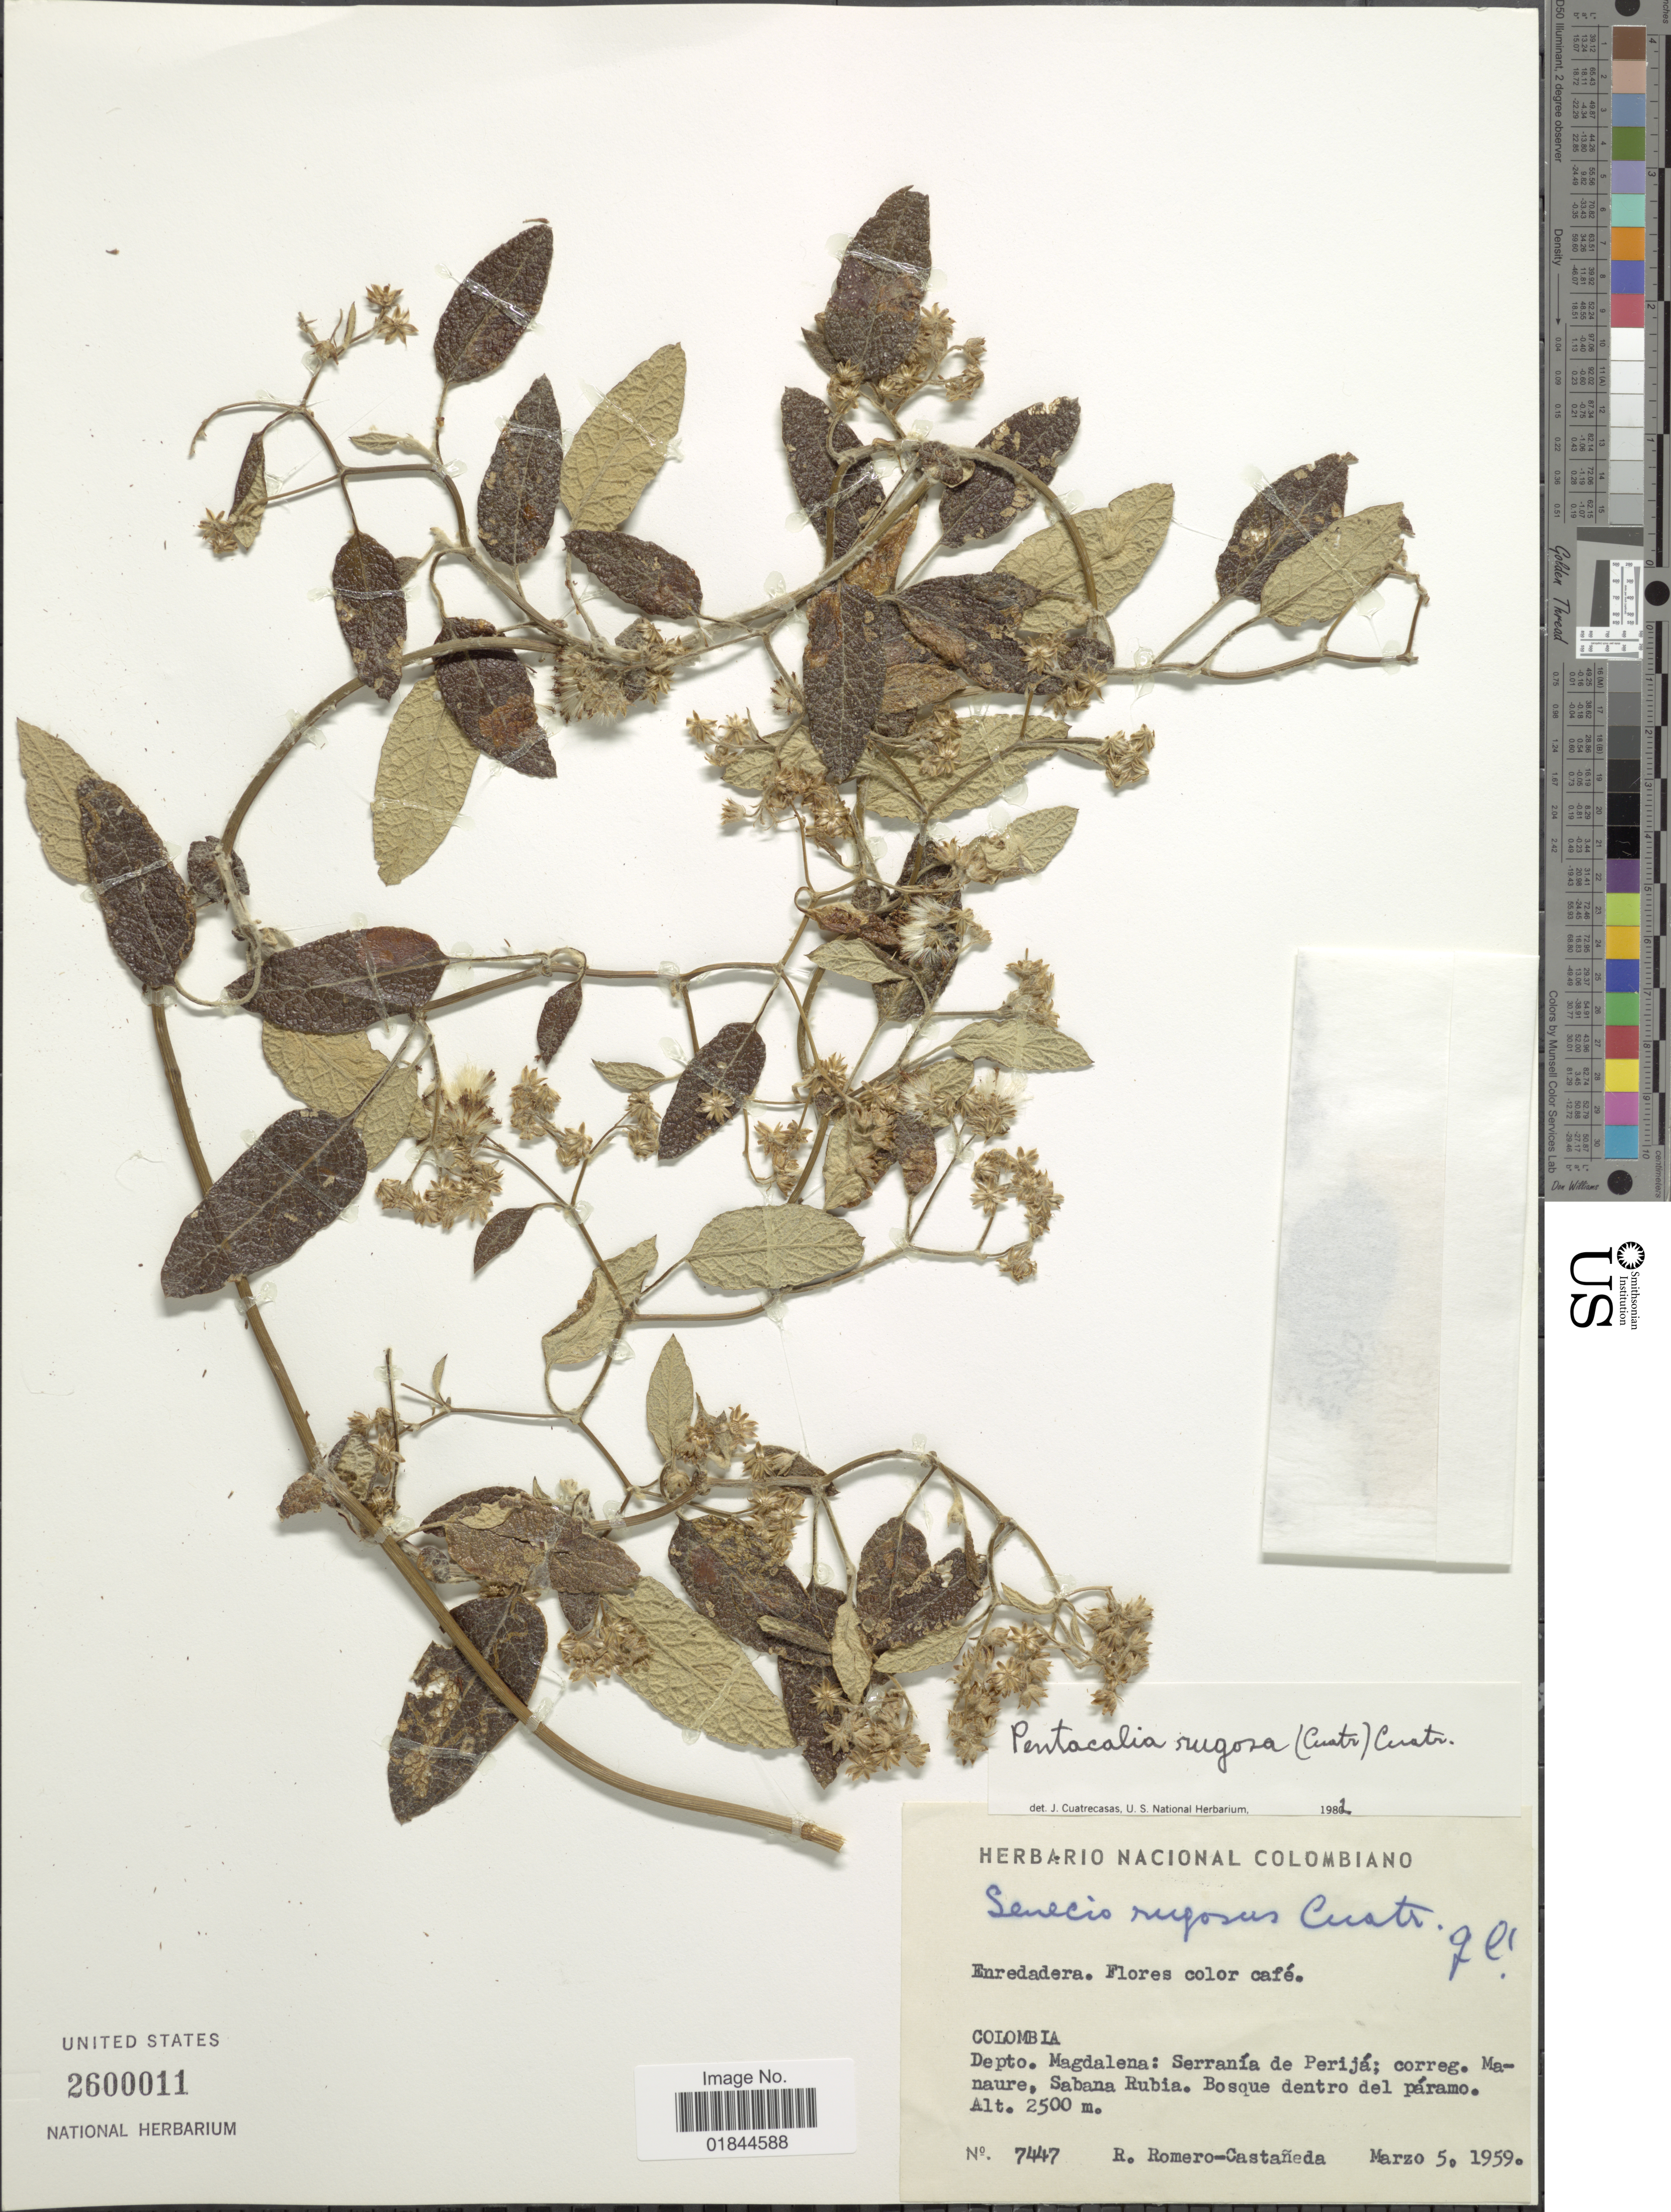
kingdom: Plantae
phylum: Tracheophyta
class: Magnoliopsida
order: Asterales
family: Asteraceae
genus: Pentacalia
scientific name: Pentacalia rugosa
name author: (Cuatrec.) Cuatrec.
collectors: R. Romero Castañeda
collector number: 7447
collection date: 1959-03-05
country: Colombia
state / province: Magdalena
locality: Serrania de Perija, correg. Manaure, Sabana Rubia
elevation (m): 2500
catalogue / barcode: US 2600011